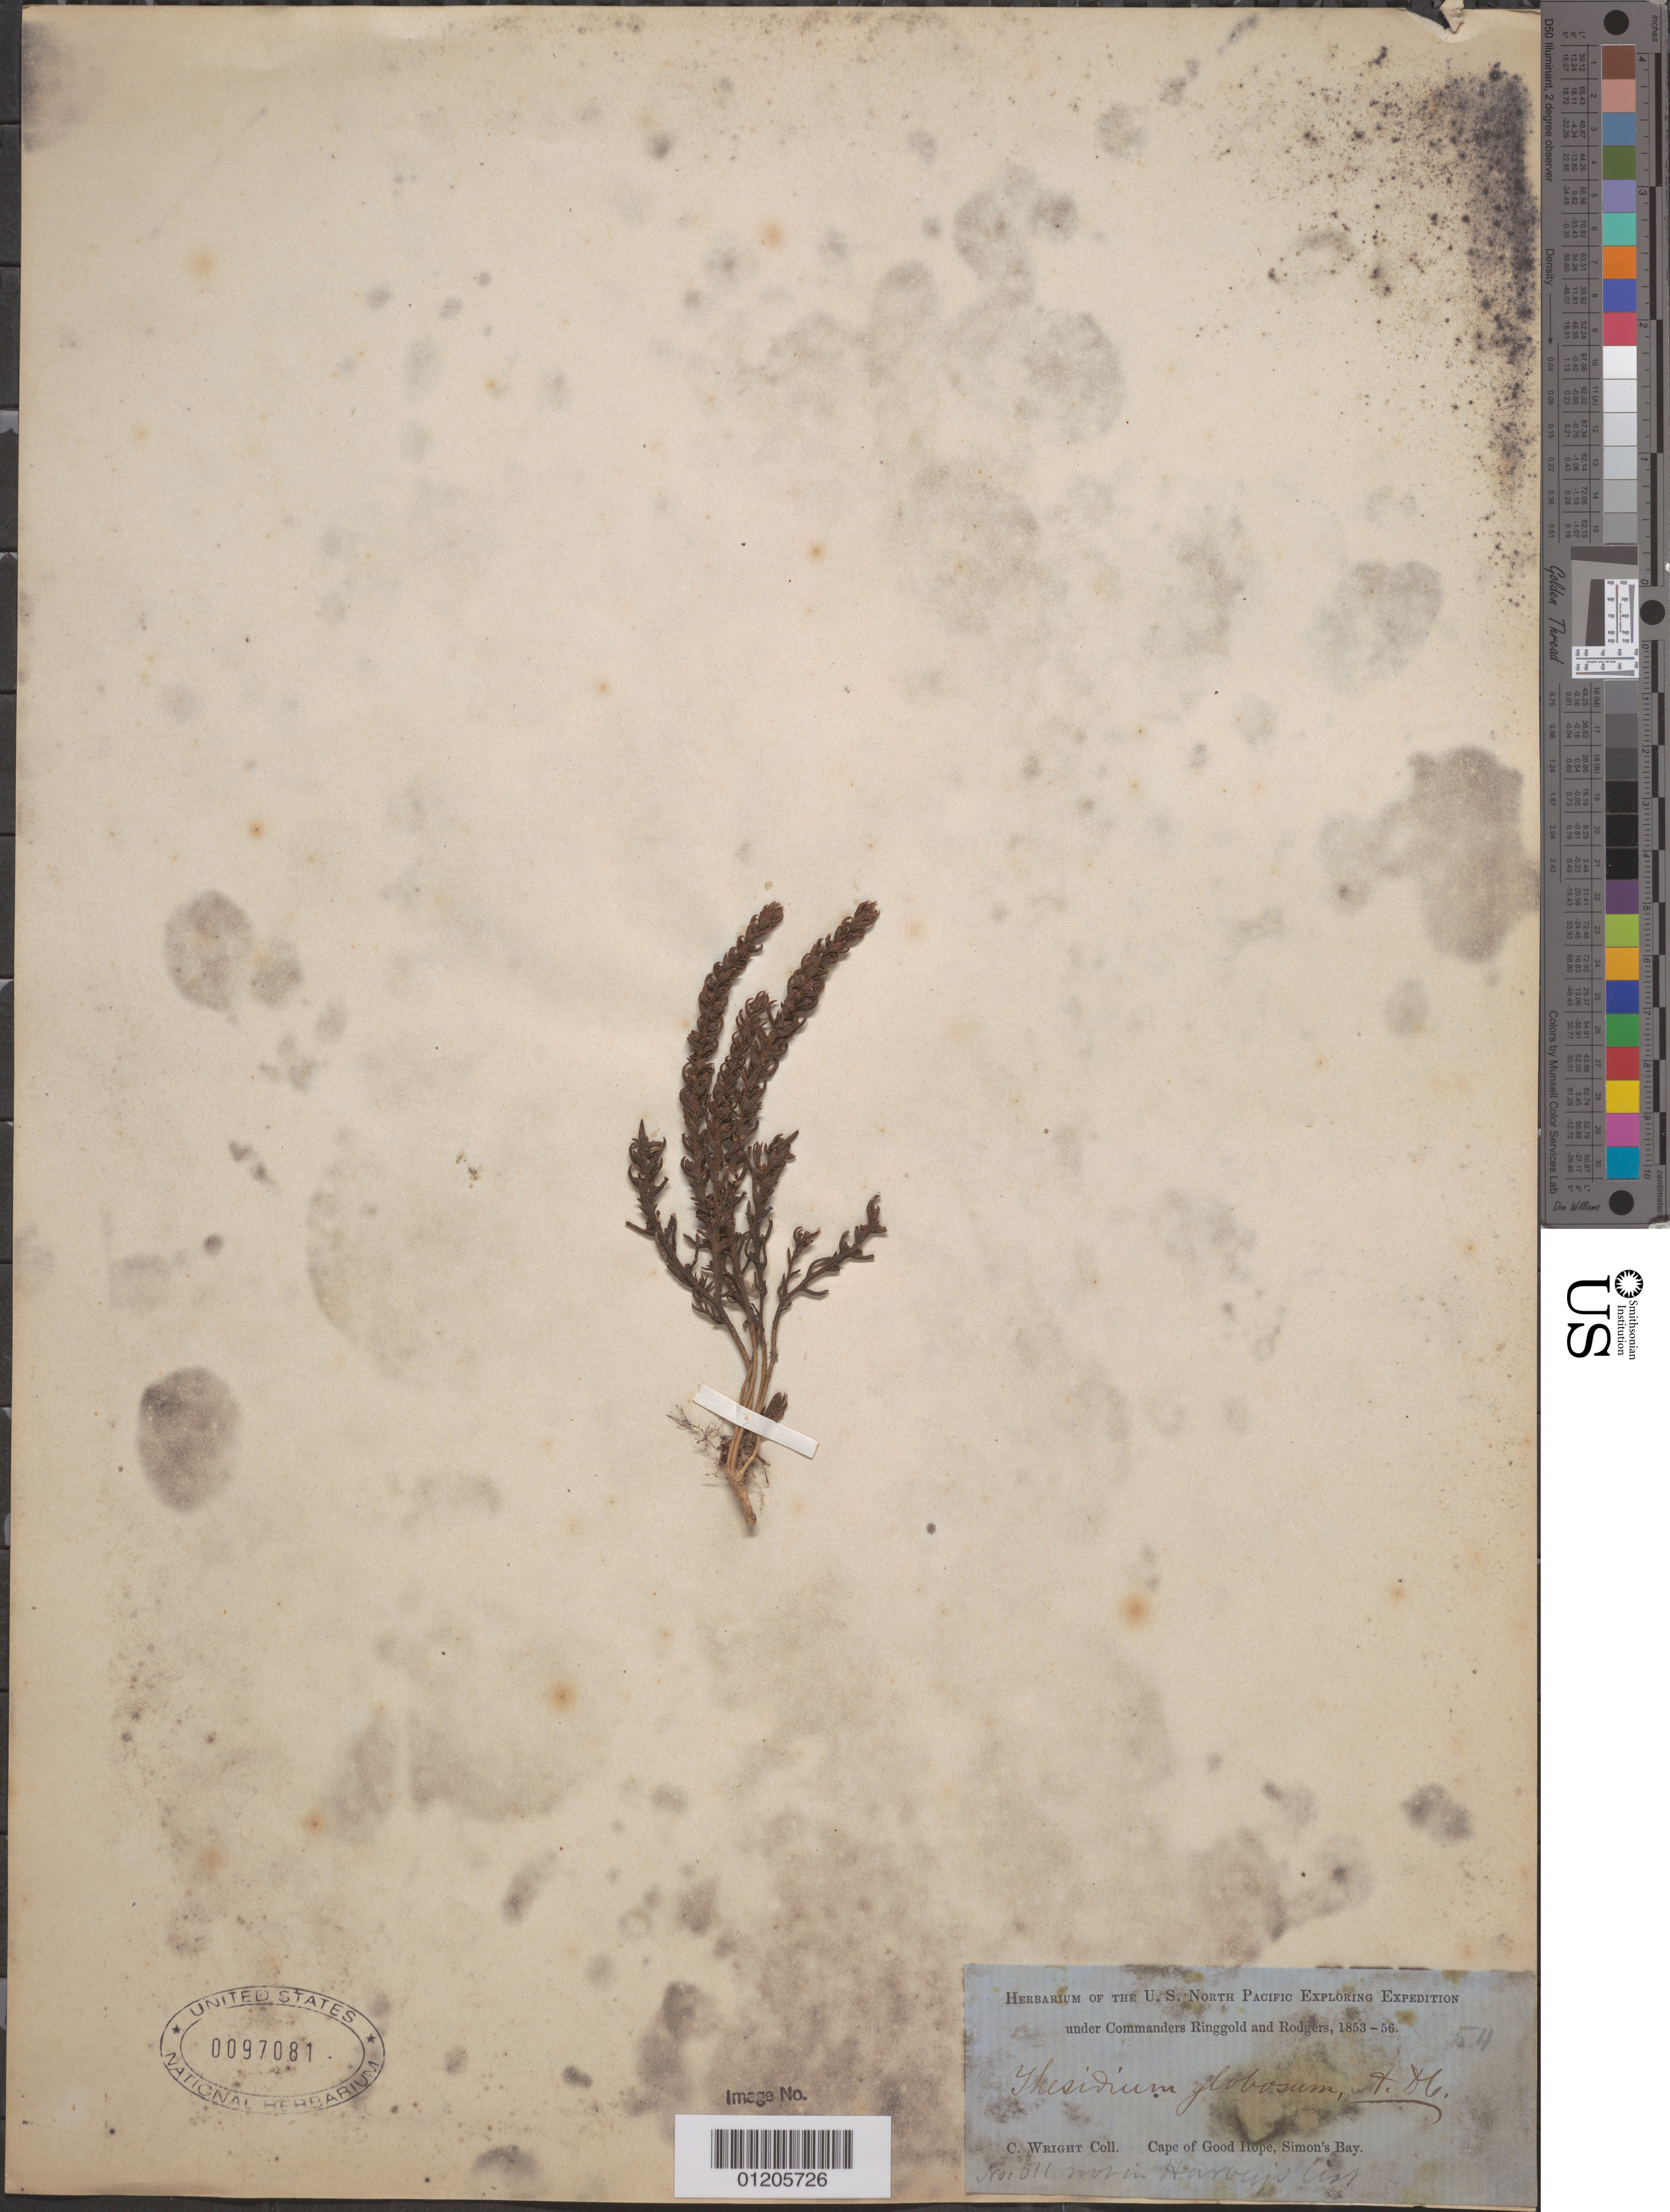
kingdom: Plantae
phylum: Tracheophyta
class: Magnoliopsida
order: Santalales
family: Thesiaceae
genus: Thesium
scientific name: Thesium globosum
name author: A. DC.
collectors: C. Wright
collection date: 1853/1856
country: South Africa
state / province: Western Cape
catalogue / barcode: US 97081